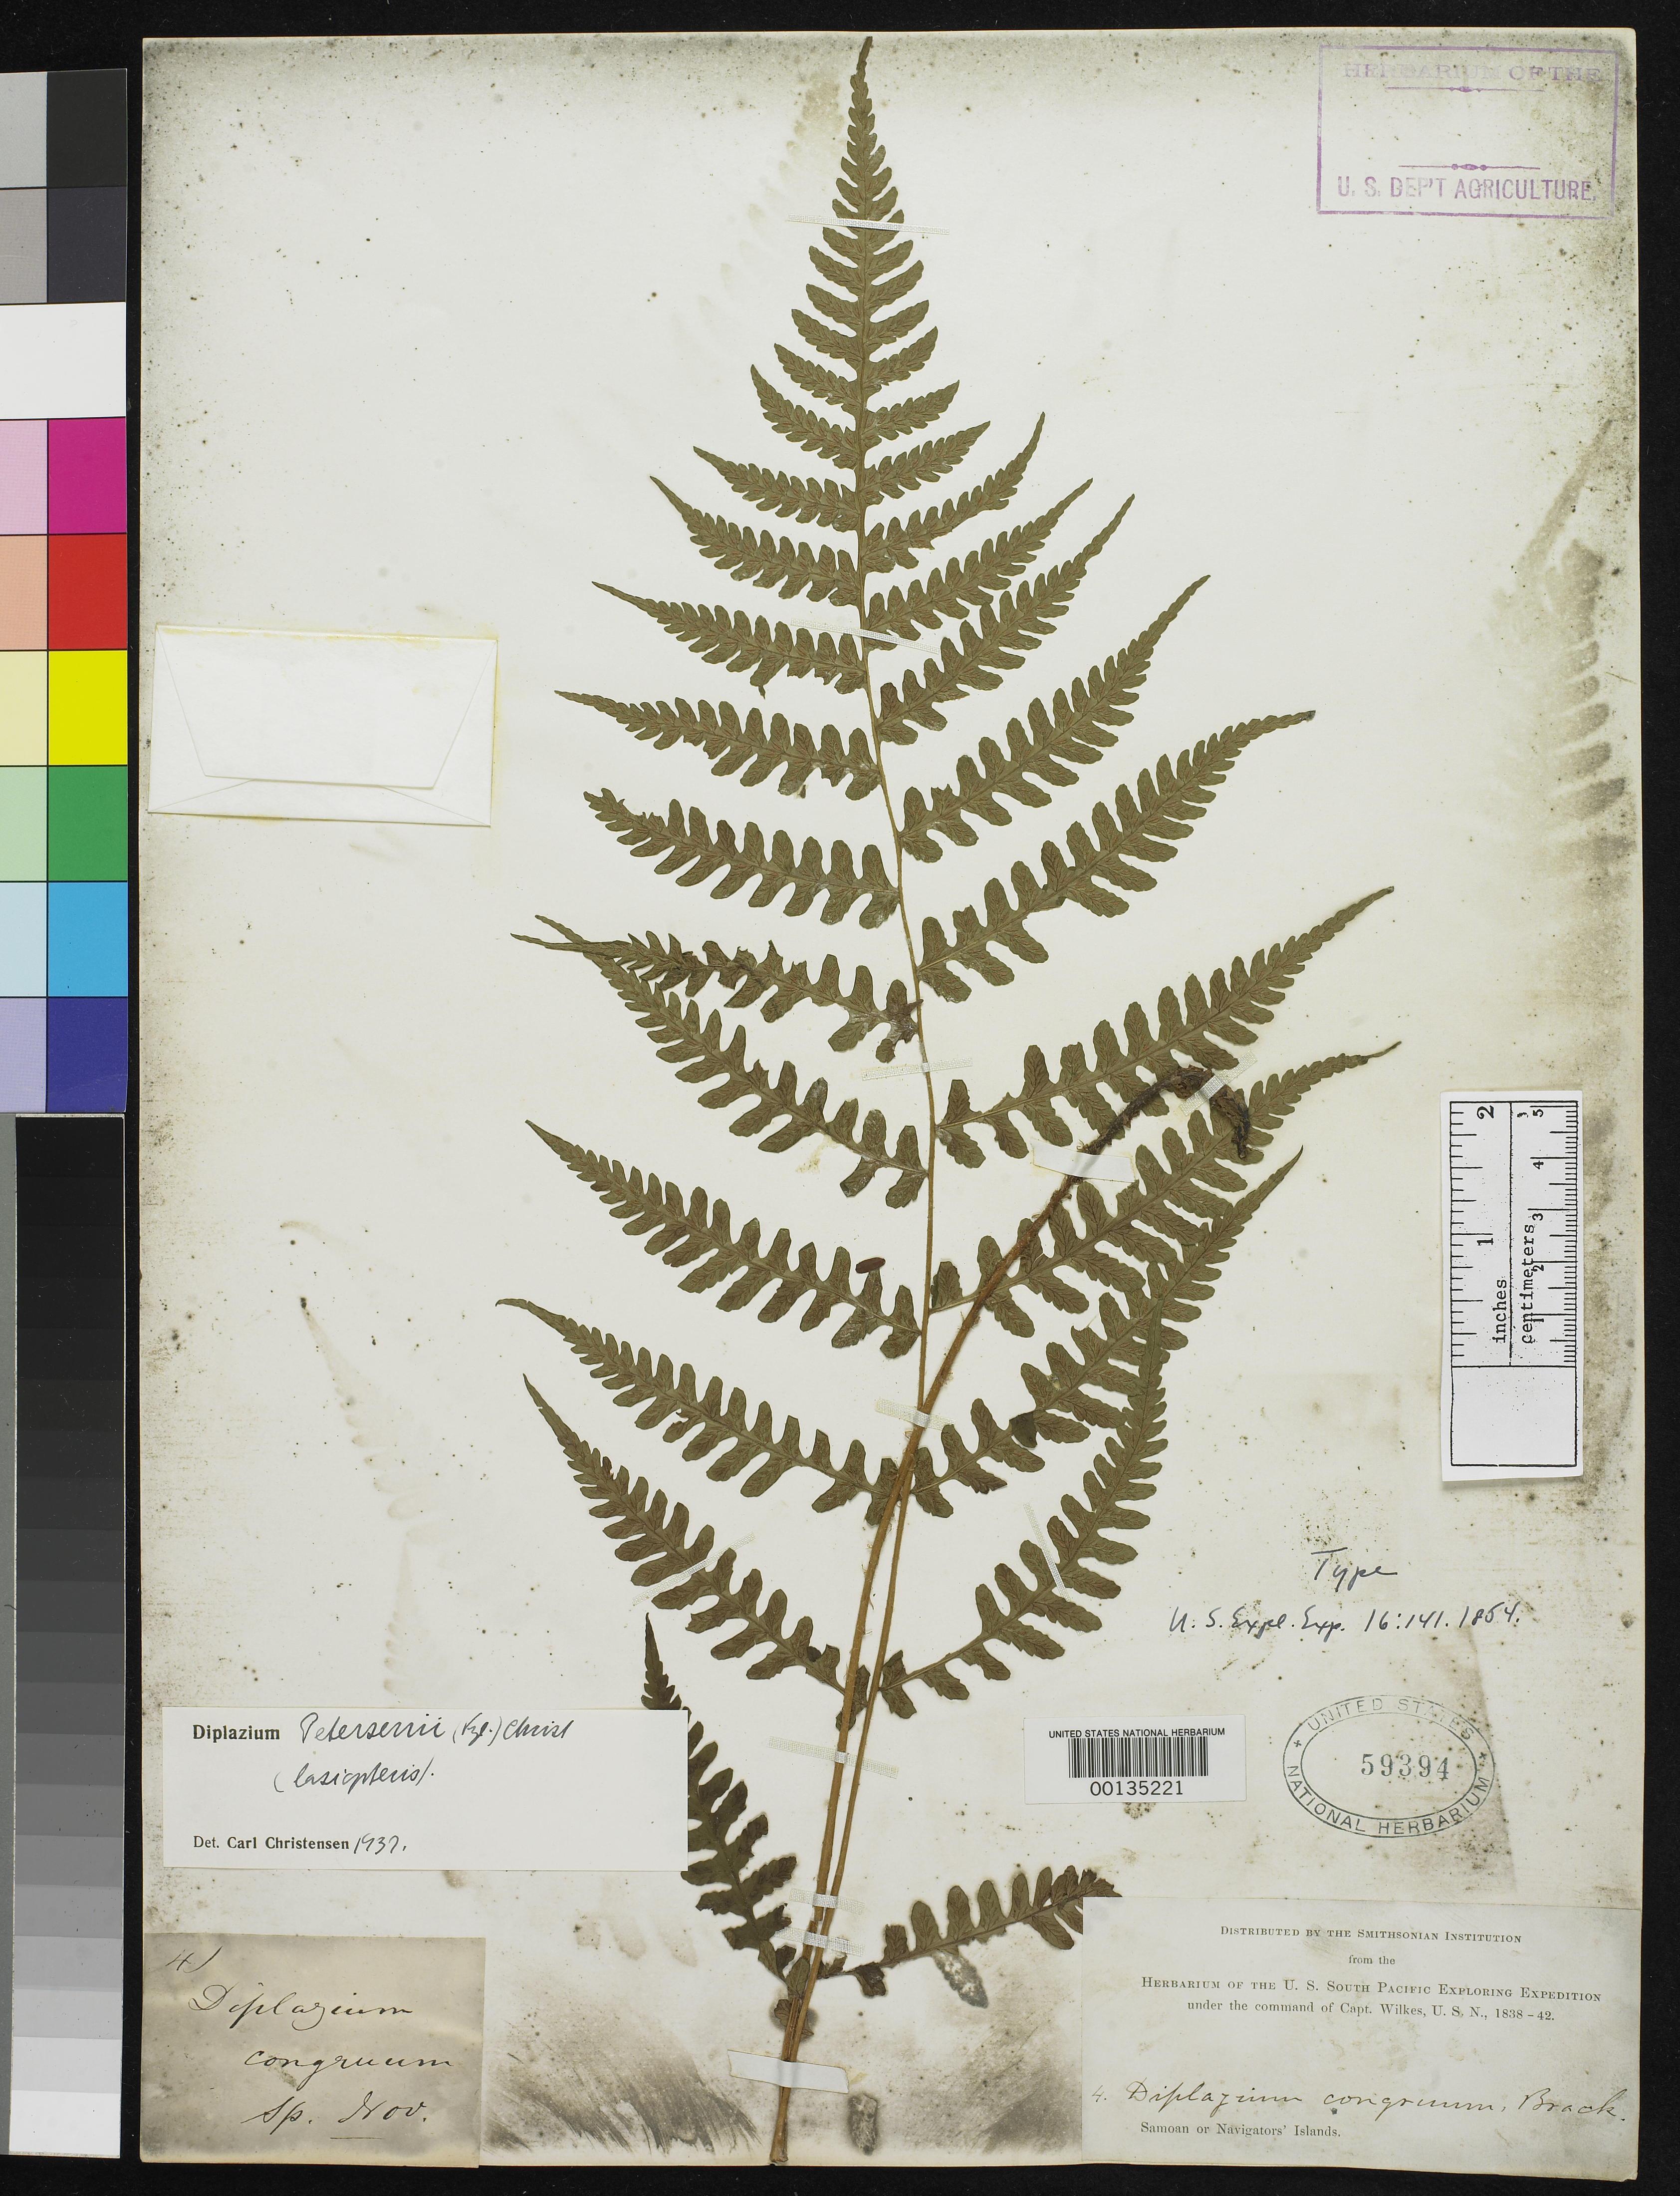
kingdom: Plantae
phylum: Tracheophyta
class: Polypodiopsida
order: Polypodiales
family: Athyriaceae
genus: Diplazium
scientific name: Diplazium congruum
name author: Brack. in Wilkes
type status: Type Collection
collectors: Wilkes Explor. Exped.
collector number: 4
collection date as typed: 1838 to -- --- 1842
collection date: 1838/1842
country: American Samoa / Samoa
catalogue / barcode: US 59394